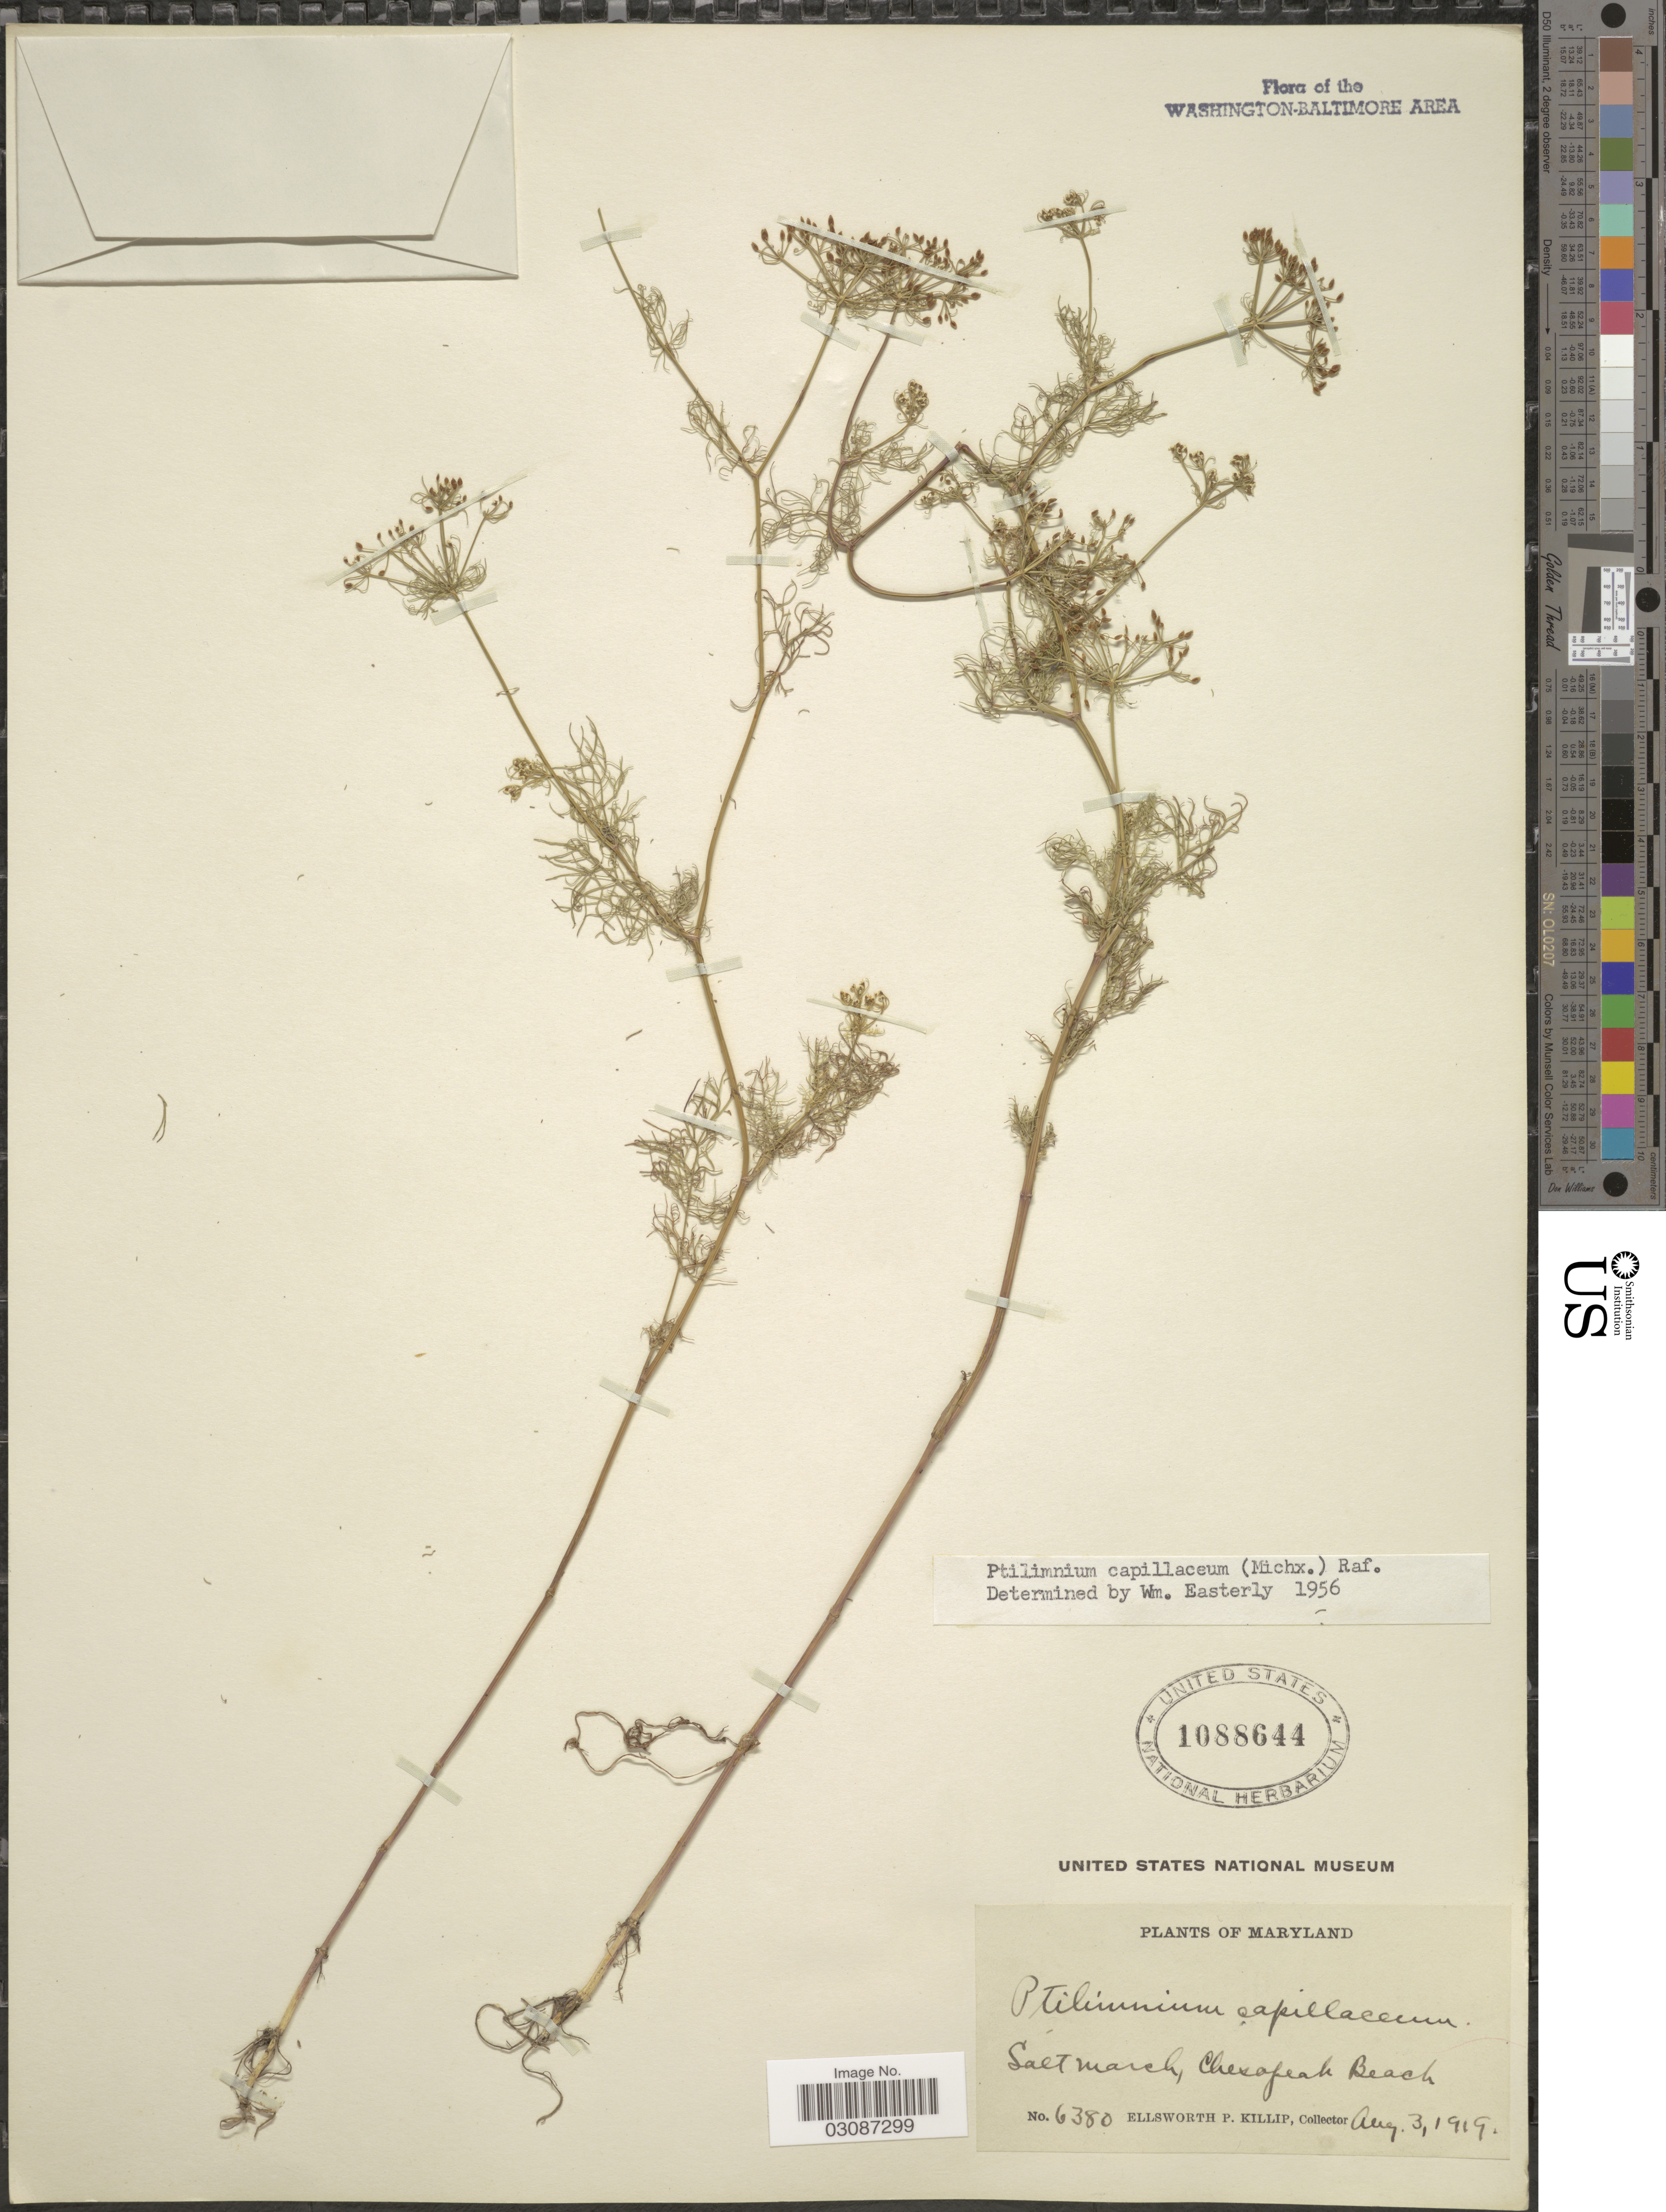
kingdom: Plantae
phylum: Tracheophyta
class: Magnoliopsida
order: Apiales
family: Apiaceae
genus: Ptilimnium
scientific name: Ptilimnium capillaceum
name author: (Michx.) Raf.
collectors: E. P. Killip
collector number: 6380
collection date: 1919-08-03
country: United States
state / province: Maryland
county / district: Calvert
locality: Salt Marsh, Chesapeake Beach.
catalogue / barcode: US 1088644